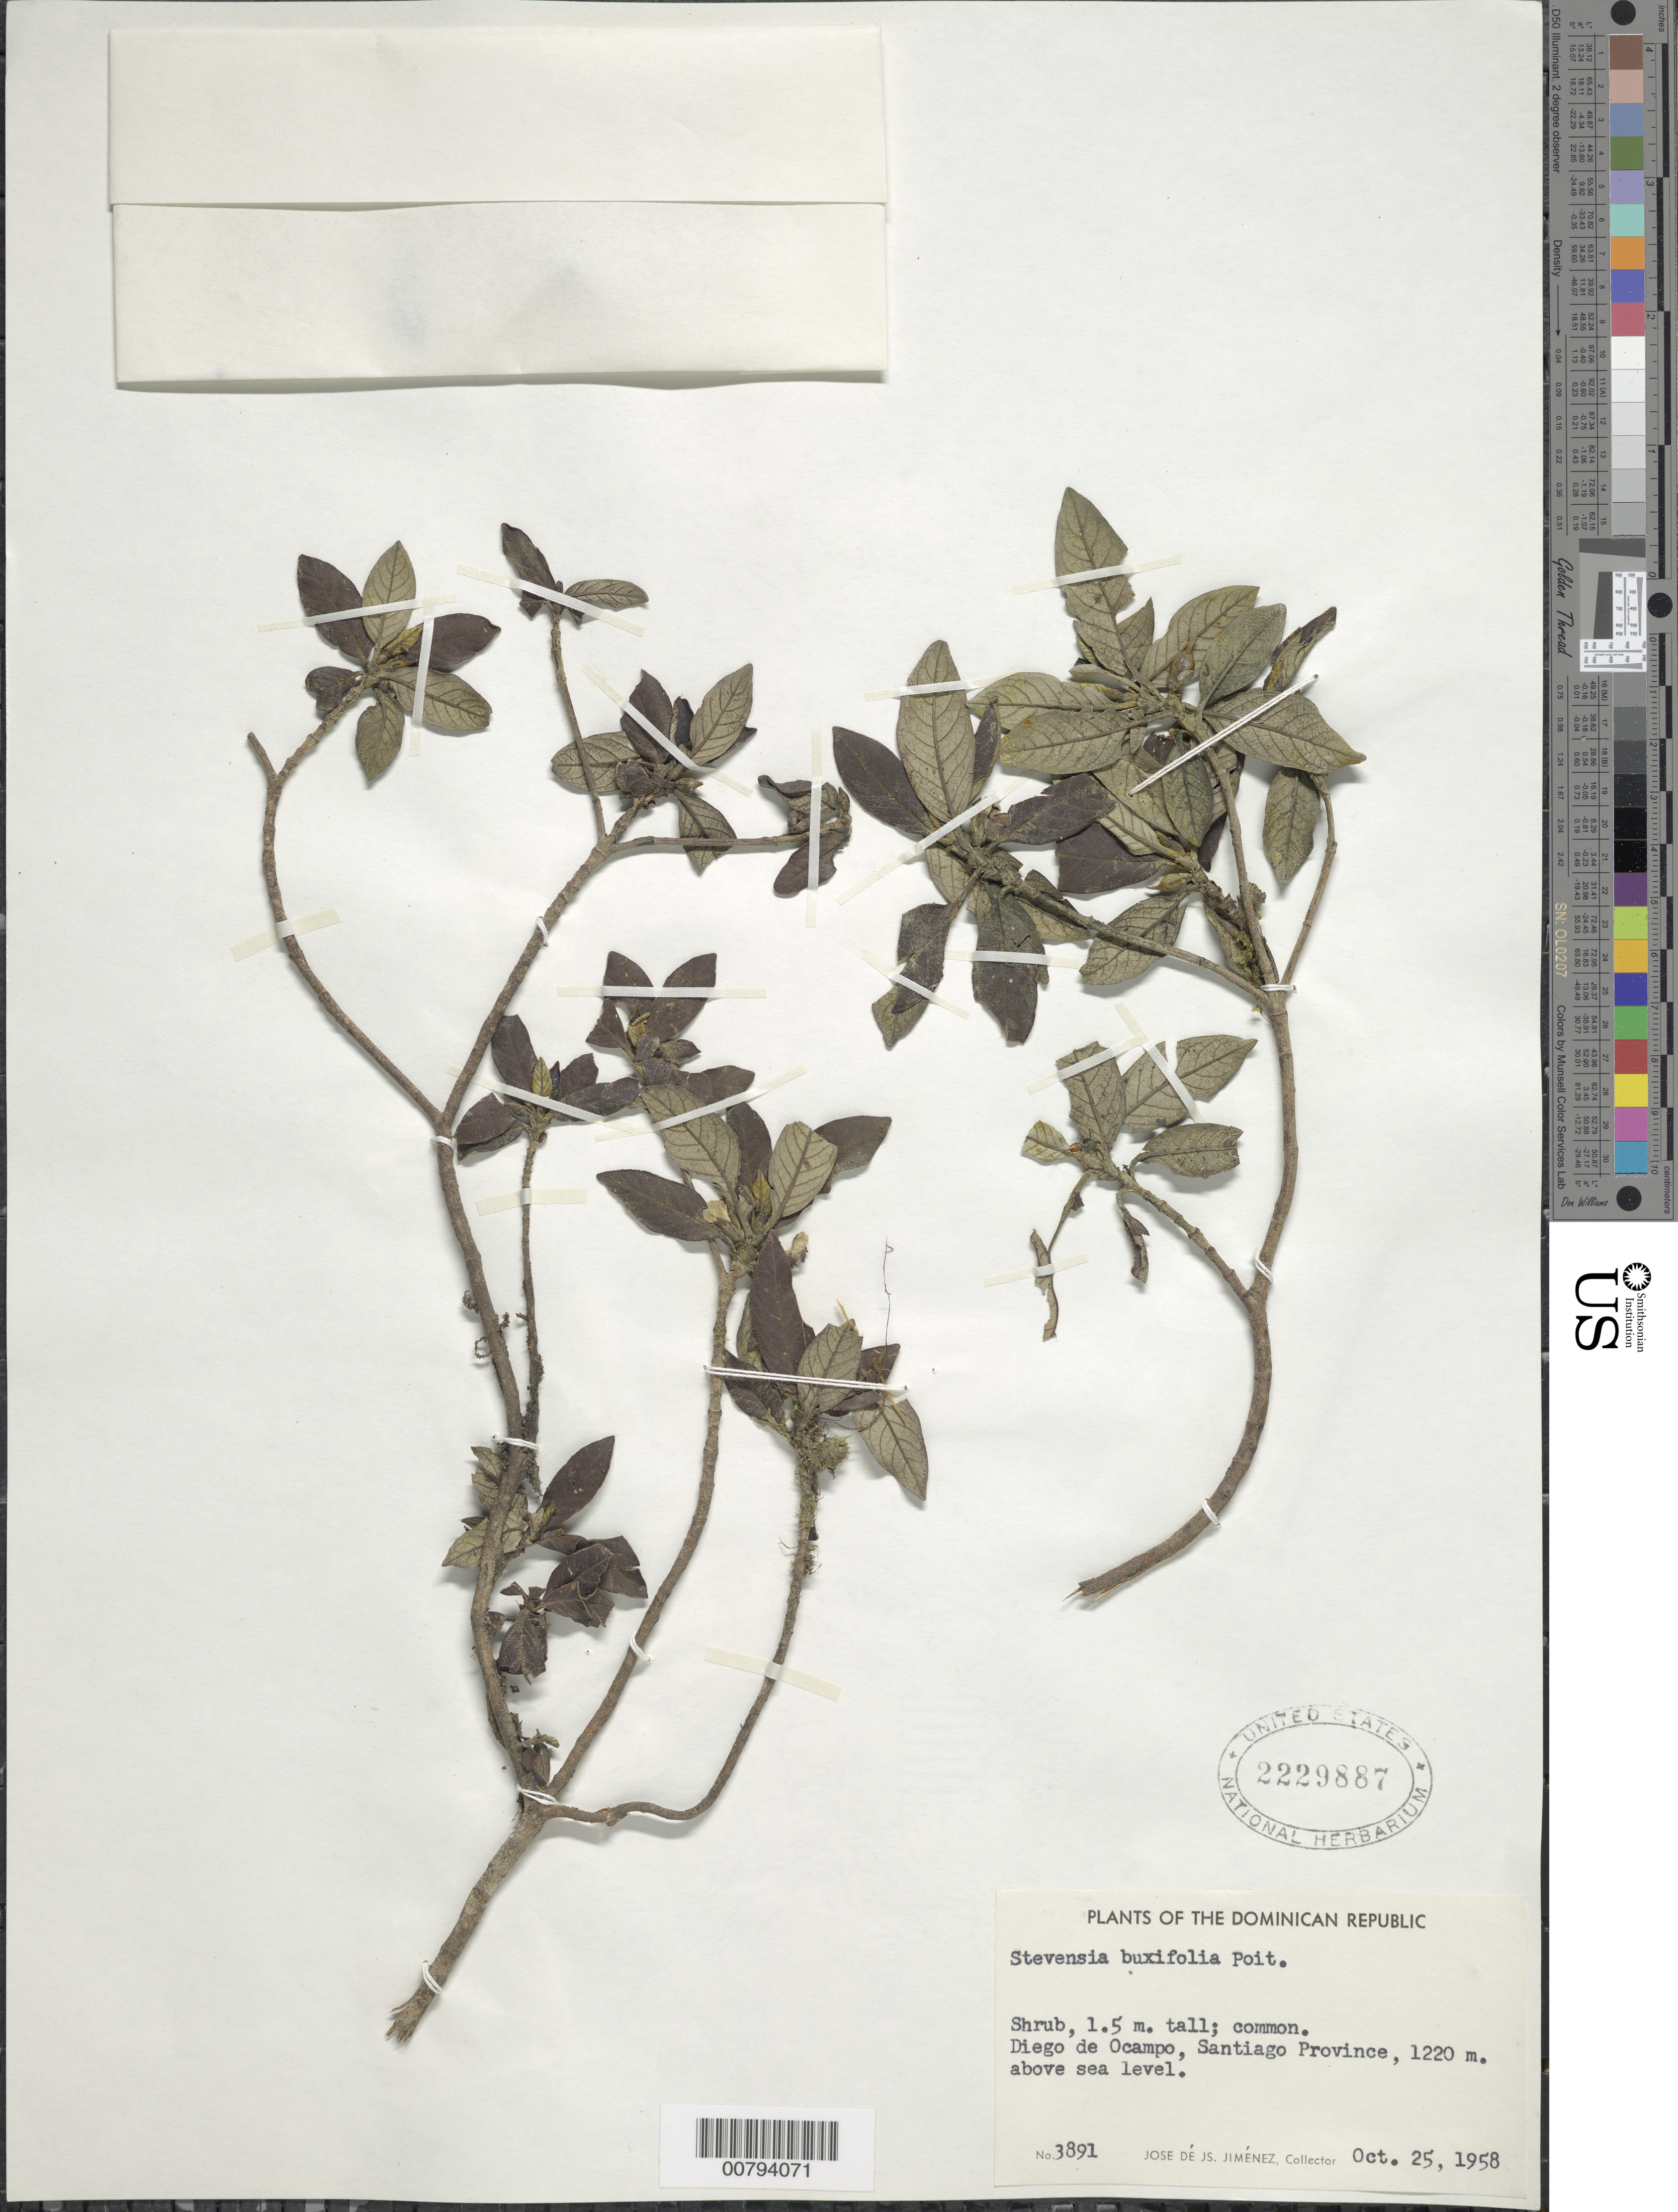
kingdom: Plantae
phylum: Tracheophyta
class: Magnoliopsida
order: Gentianales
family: Rubiaceae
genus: Stevensia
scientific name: Stevensia buxifolia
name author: Poit.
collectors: J. J. Jiménez Almonte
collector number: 3891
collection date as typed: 25 Oct 1958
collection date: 1958-10-25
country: Dominican Republic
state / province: Santiago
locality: Diego de Ocampo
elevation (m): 1220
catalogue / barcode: US 2229887